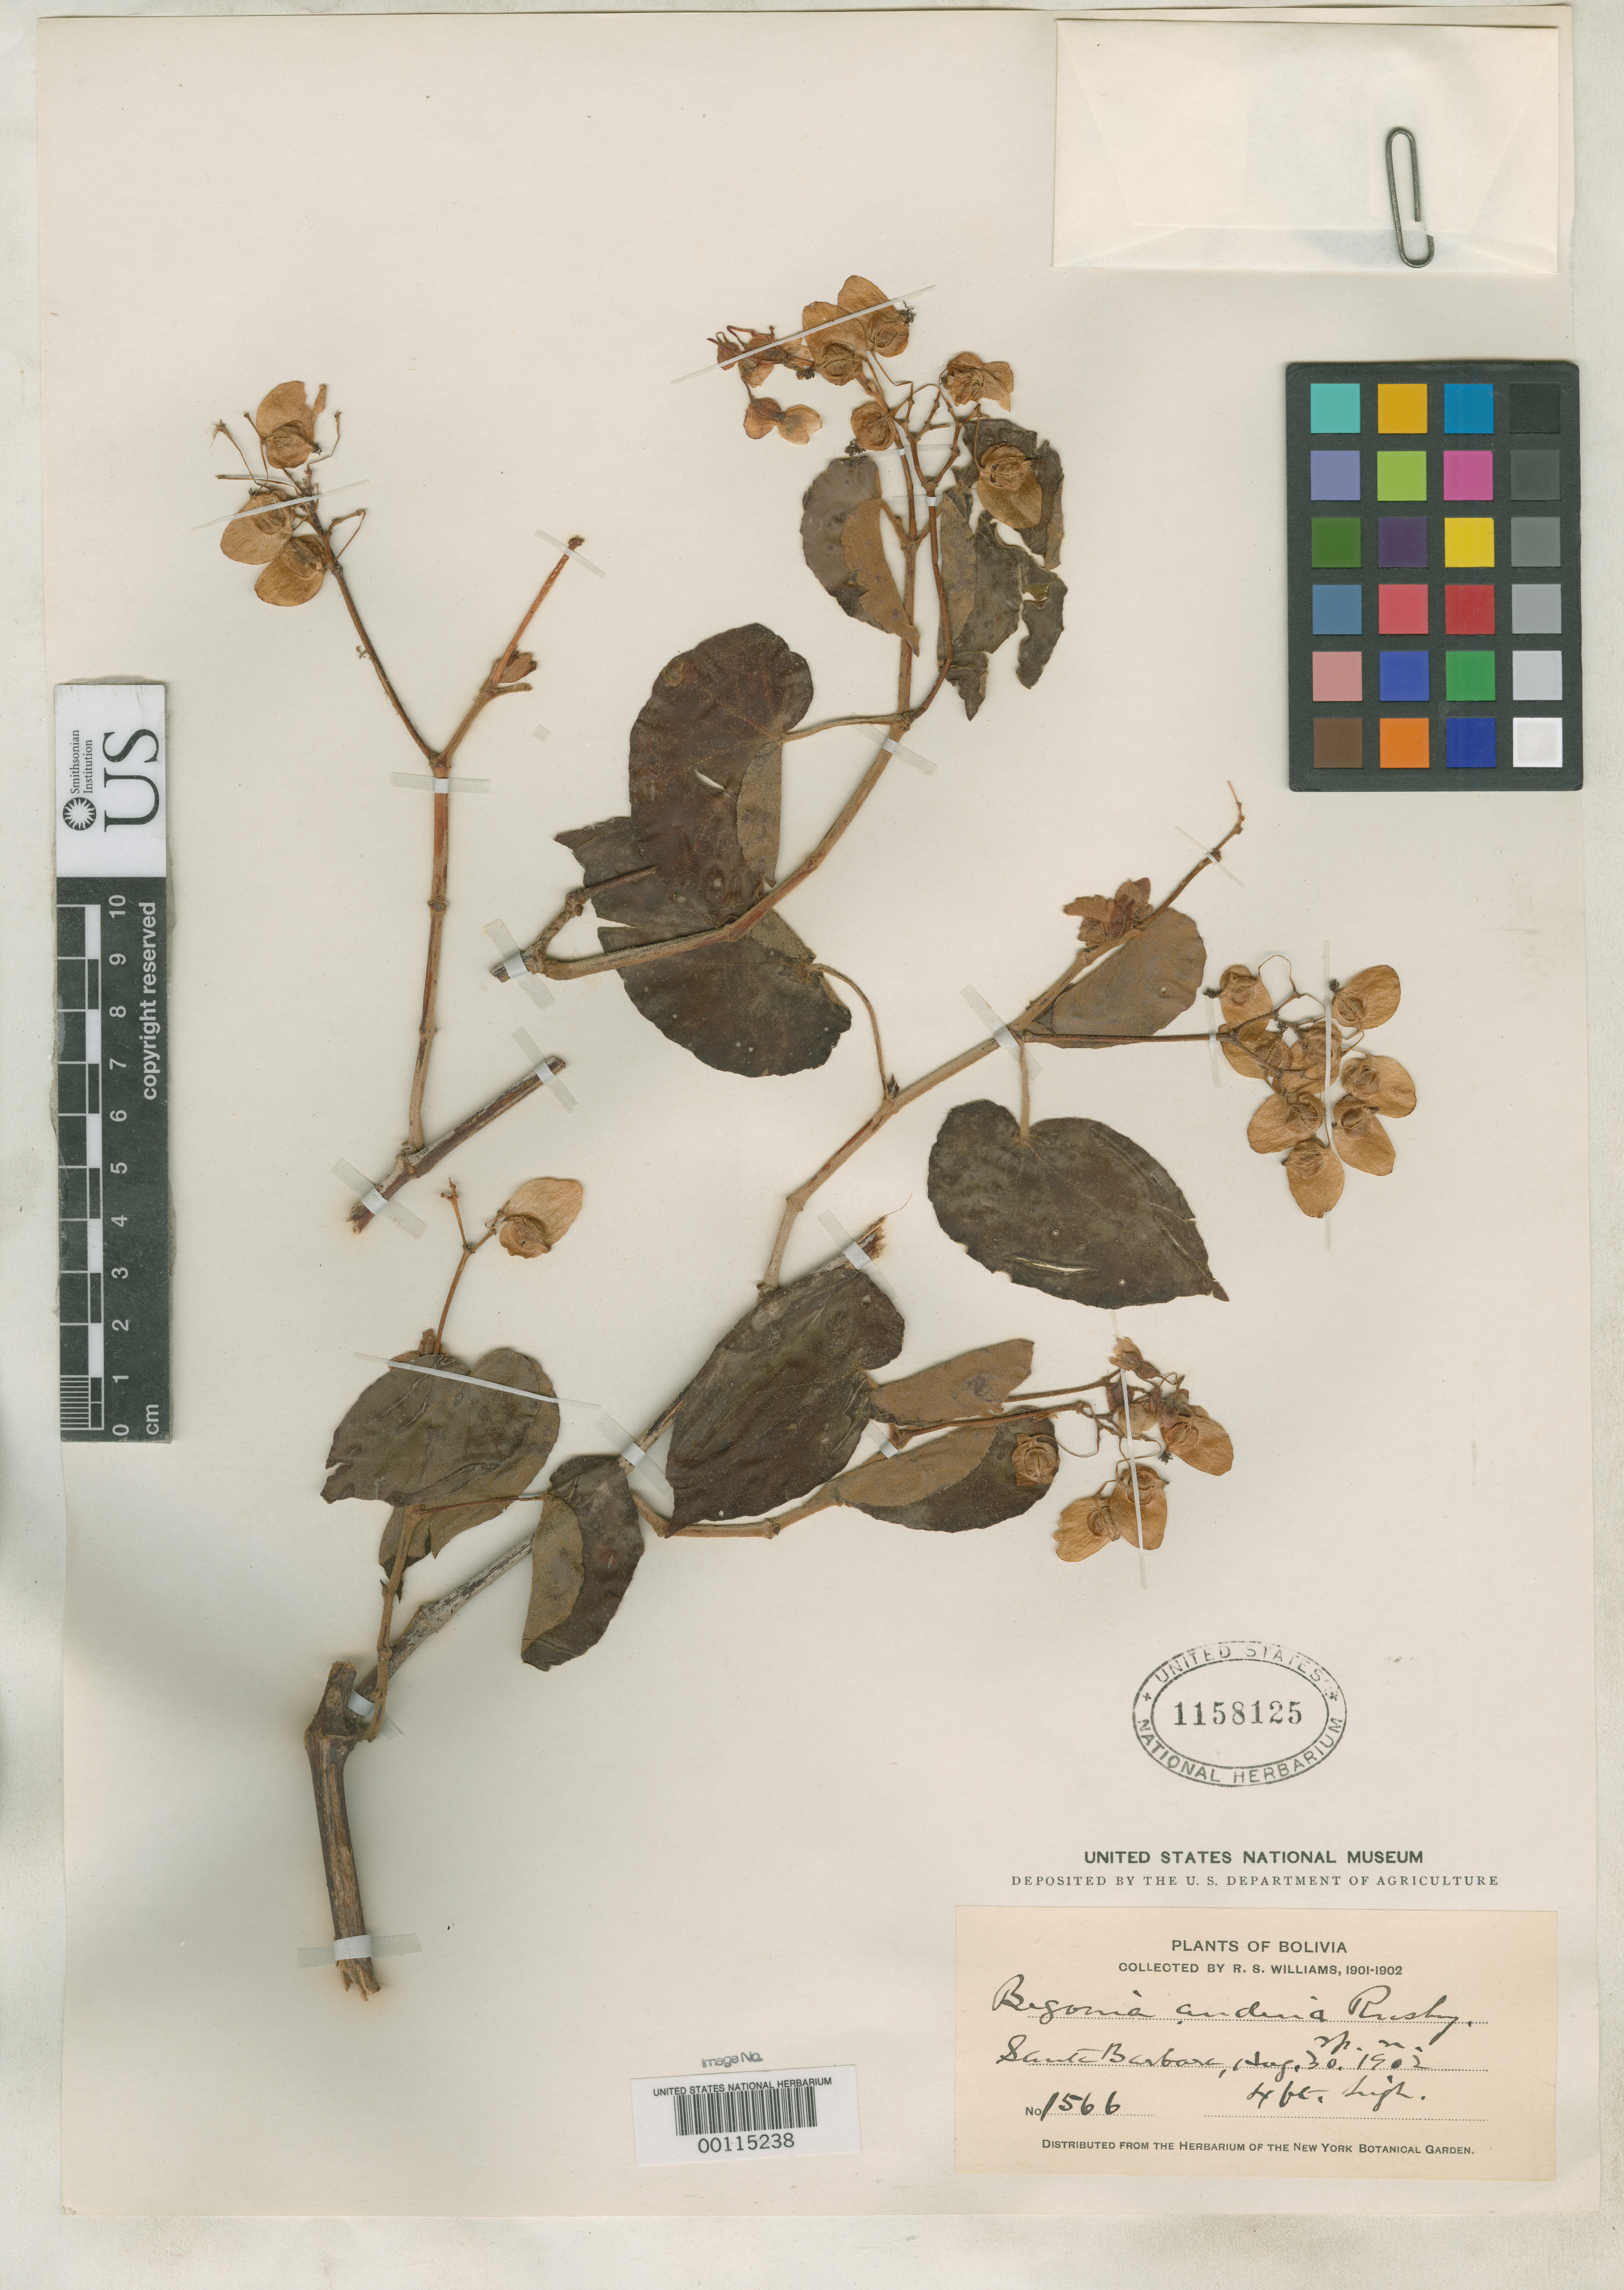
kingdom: Plantae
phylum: Tracheophyta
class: Magnoliopsida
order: Cucurbitales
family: Begoniaceae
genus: Begonia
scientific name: Begonia andina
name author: Rusby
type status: Isotype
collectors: R. S. Williams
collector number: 1566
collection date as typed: Aug. 30, '02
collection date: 1902-08-30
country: Bolivia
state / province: La Paz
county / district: Franz Tamayo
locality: Santa Barbara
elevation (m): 1676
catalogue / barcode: US 1158125